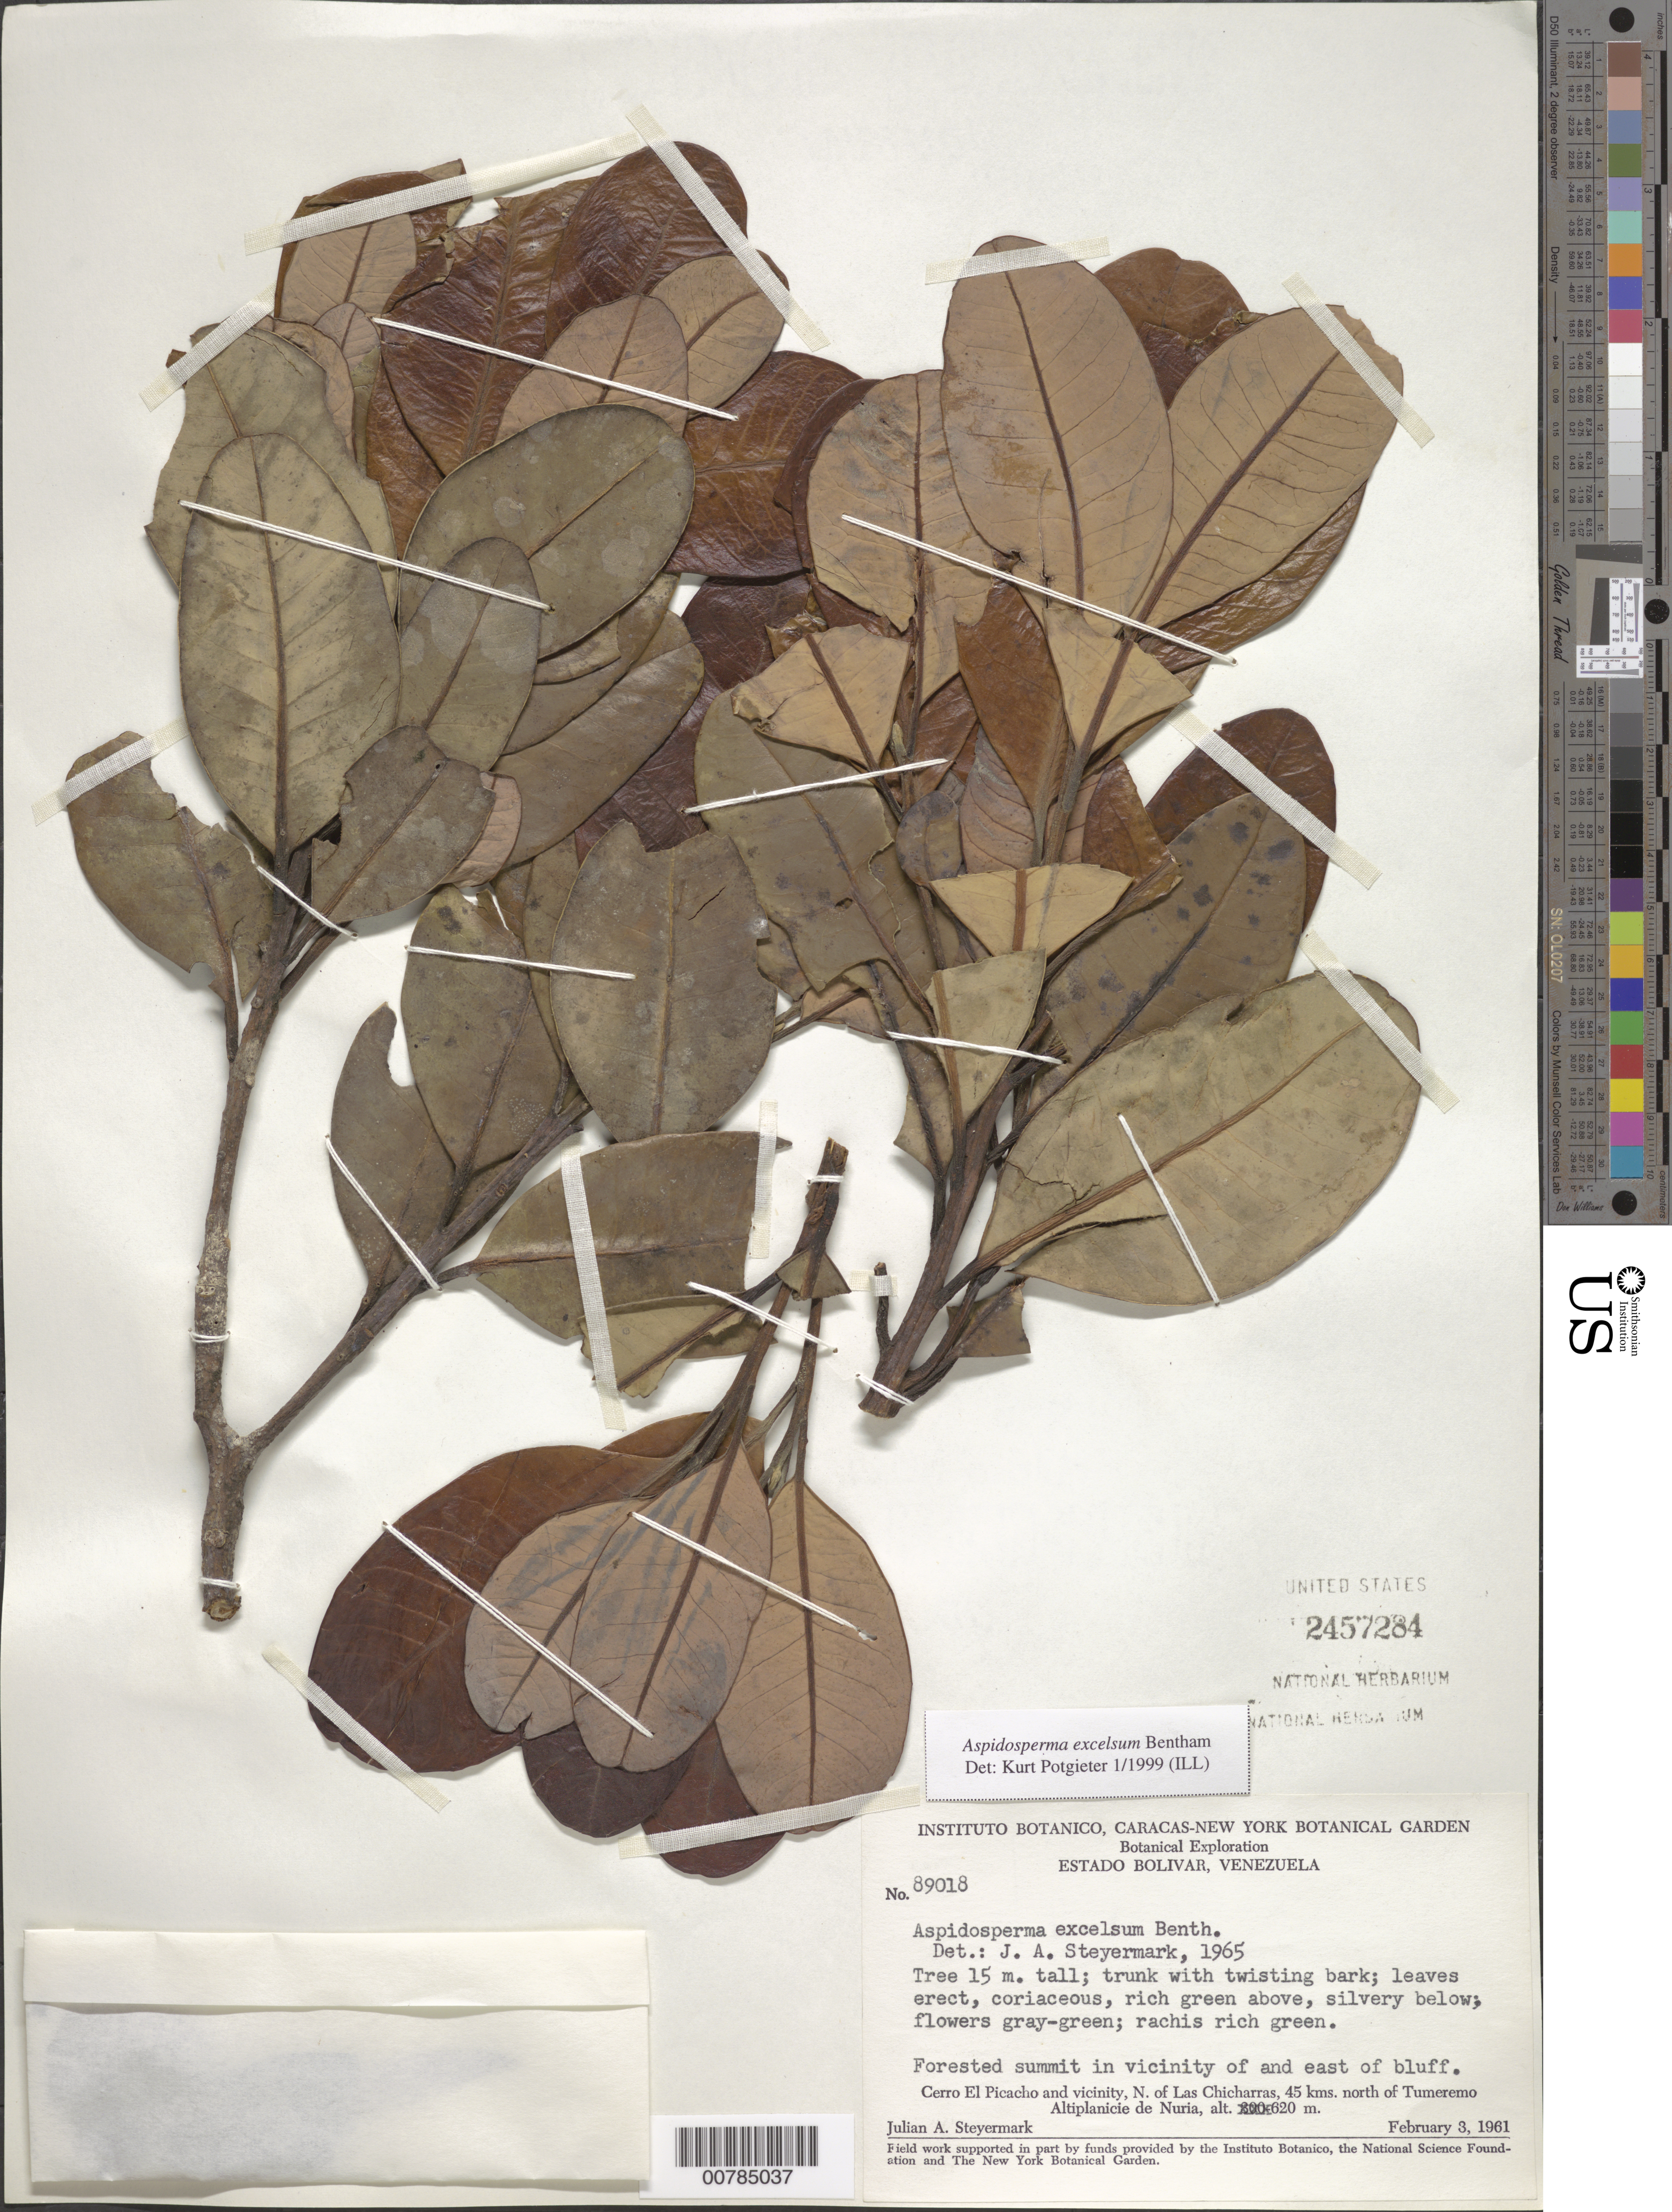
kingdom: Plantae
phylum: Tracheophyta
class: Magnoliopsida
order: Gentianales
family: Apocynaceae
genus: Aspidosperma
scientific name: Aspidosperma excelsum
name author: Benth.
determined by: Potgieter, K.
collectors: J. Steyermark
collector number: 89018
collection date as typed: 3-Feb-61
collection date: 1961-02-03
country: Venezuela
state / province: Bolívar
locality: Cerro El Picacho, N of Las Chicharras, 45 km N of Tumeremo, Altiplanicie de Nuria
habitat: Forested summit in vic of and east of bluff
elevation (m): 620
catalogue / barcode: US 2457284